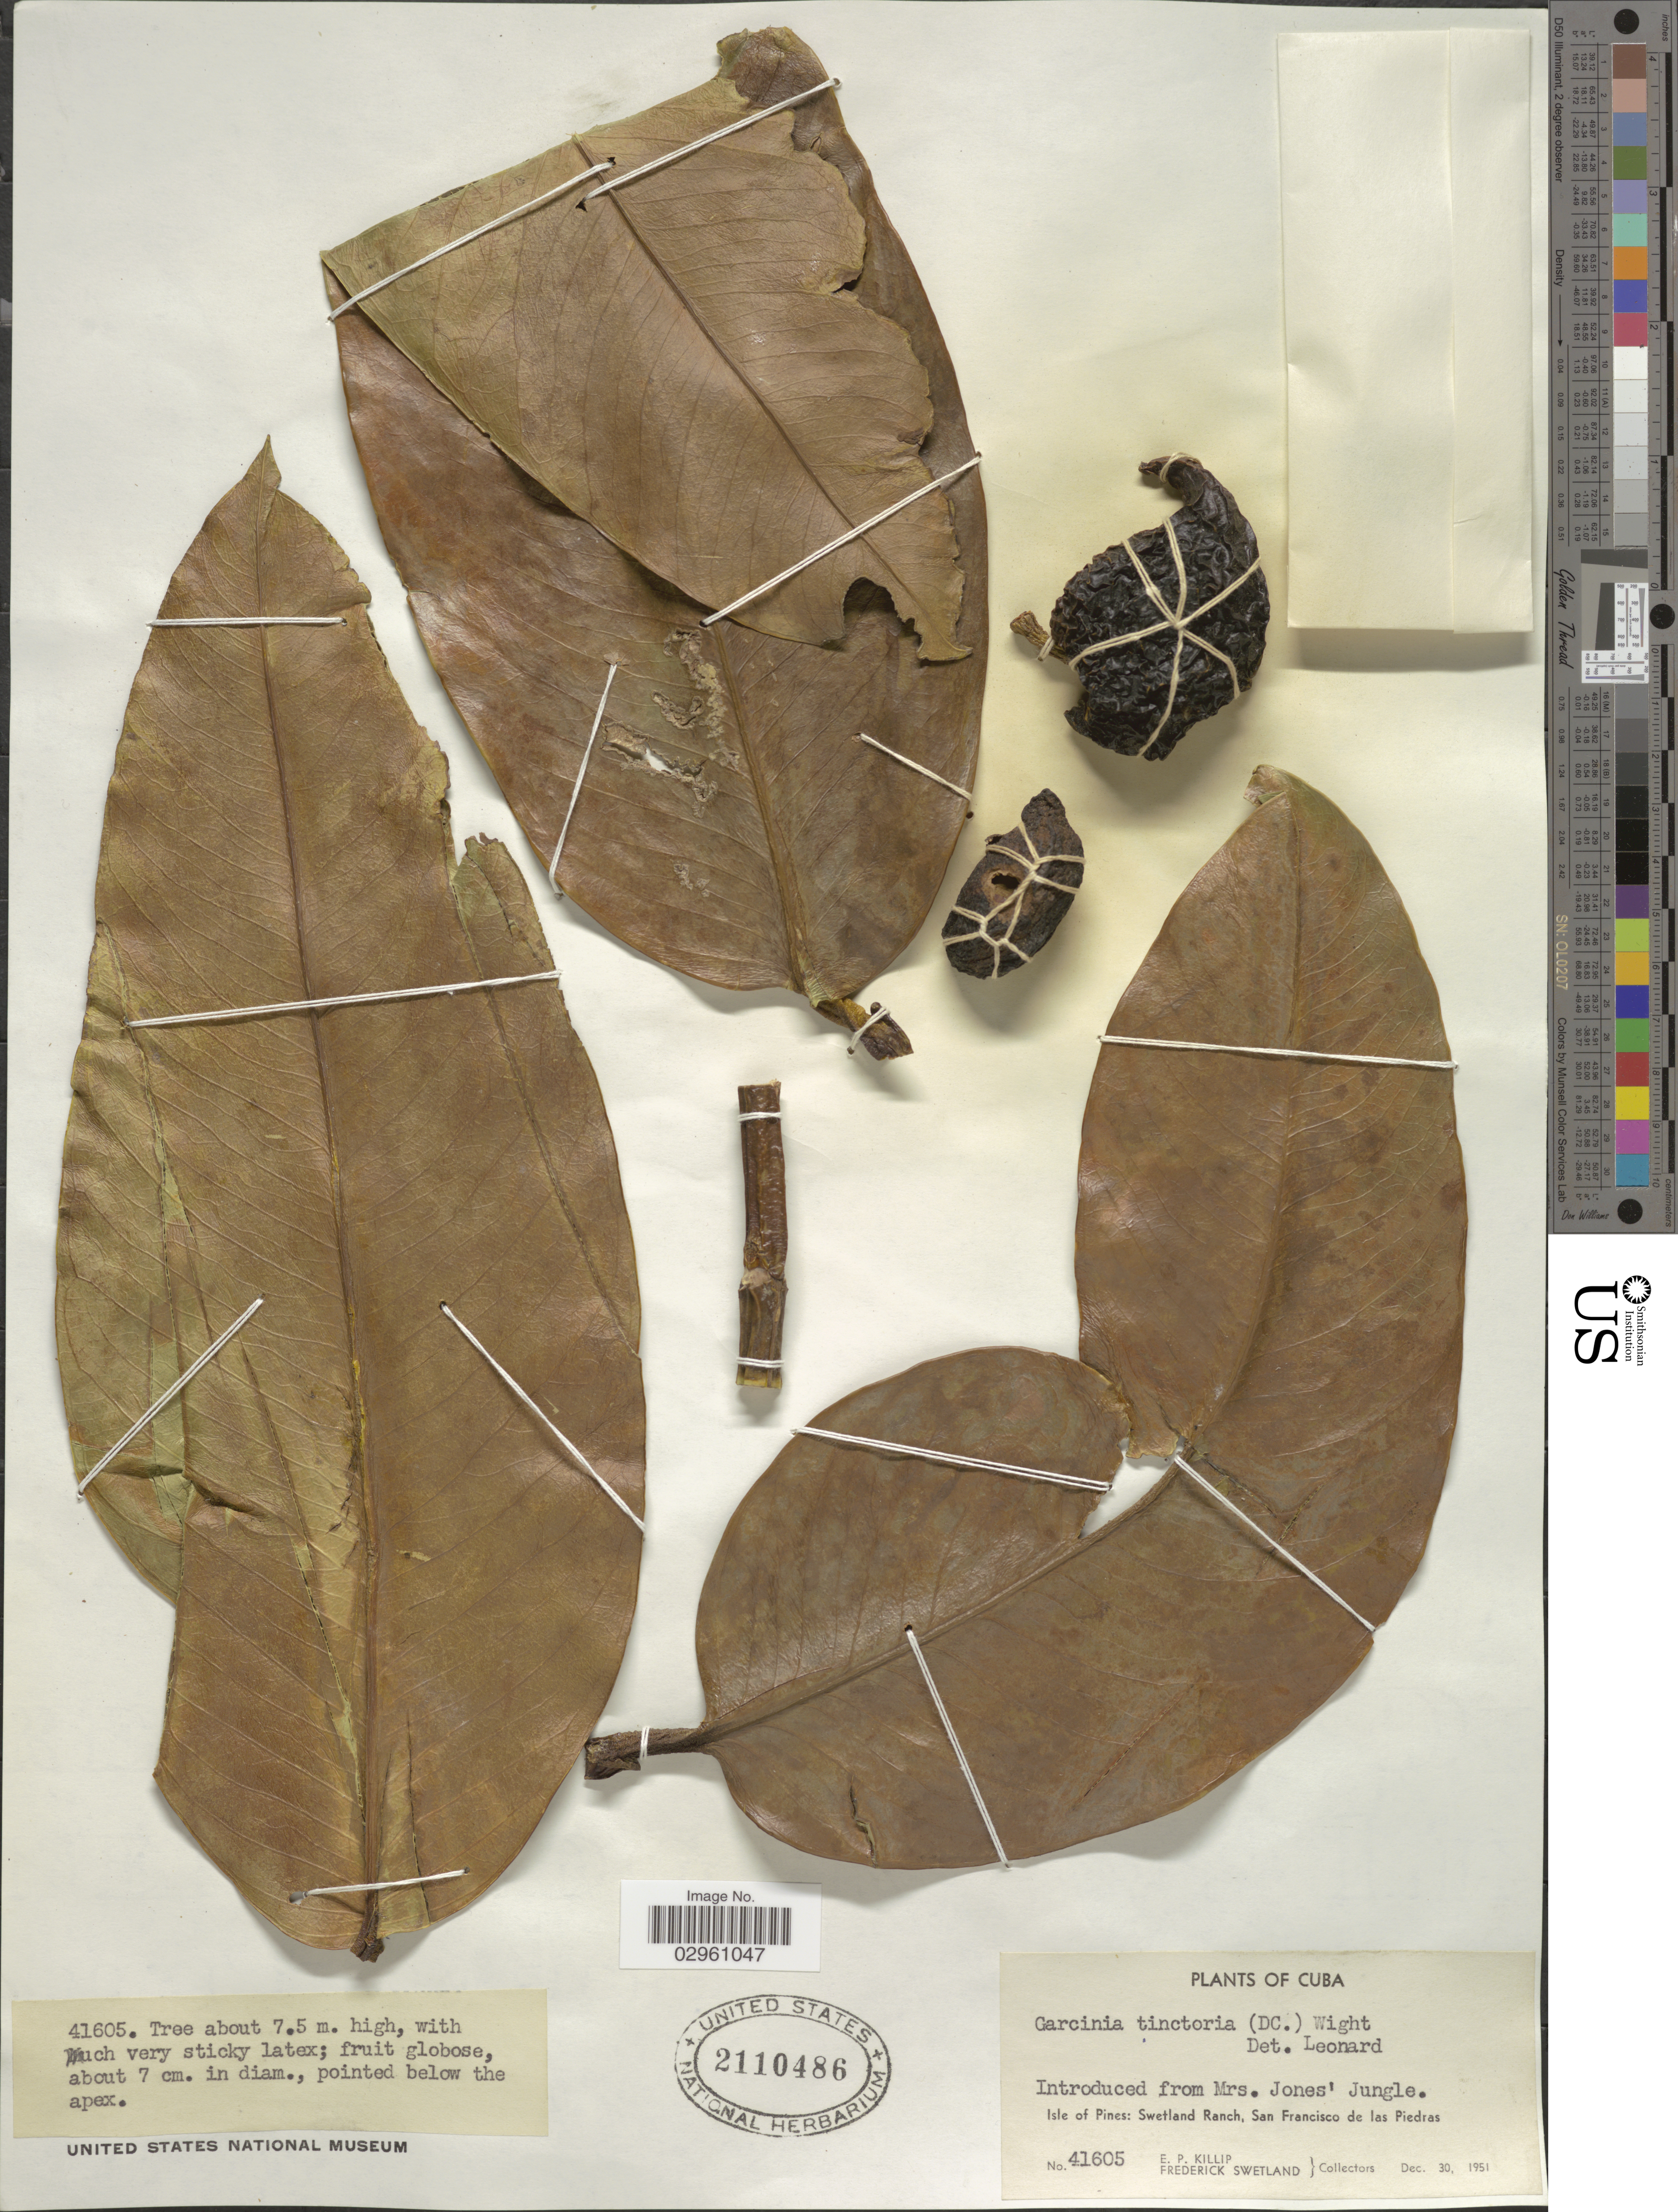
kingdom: Plantae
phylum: Tracheophyta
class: Magnoliopsida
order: Malpighiales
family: Clusiaceae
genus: Garcinia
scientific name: Garcinia tinctoria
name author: (DC.) Dunn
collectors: E. P. Killip & F. Swetland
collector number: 41605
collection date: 1951-12-30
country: Cuba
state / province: Isla de la Juventud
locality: Isle of Pines. Swetland Ranch, San Francisco de las Piedras.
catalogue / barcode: US 2110486